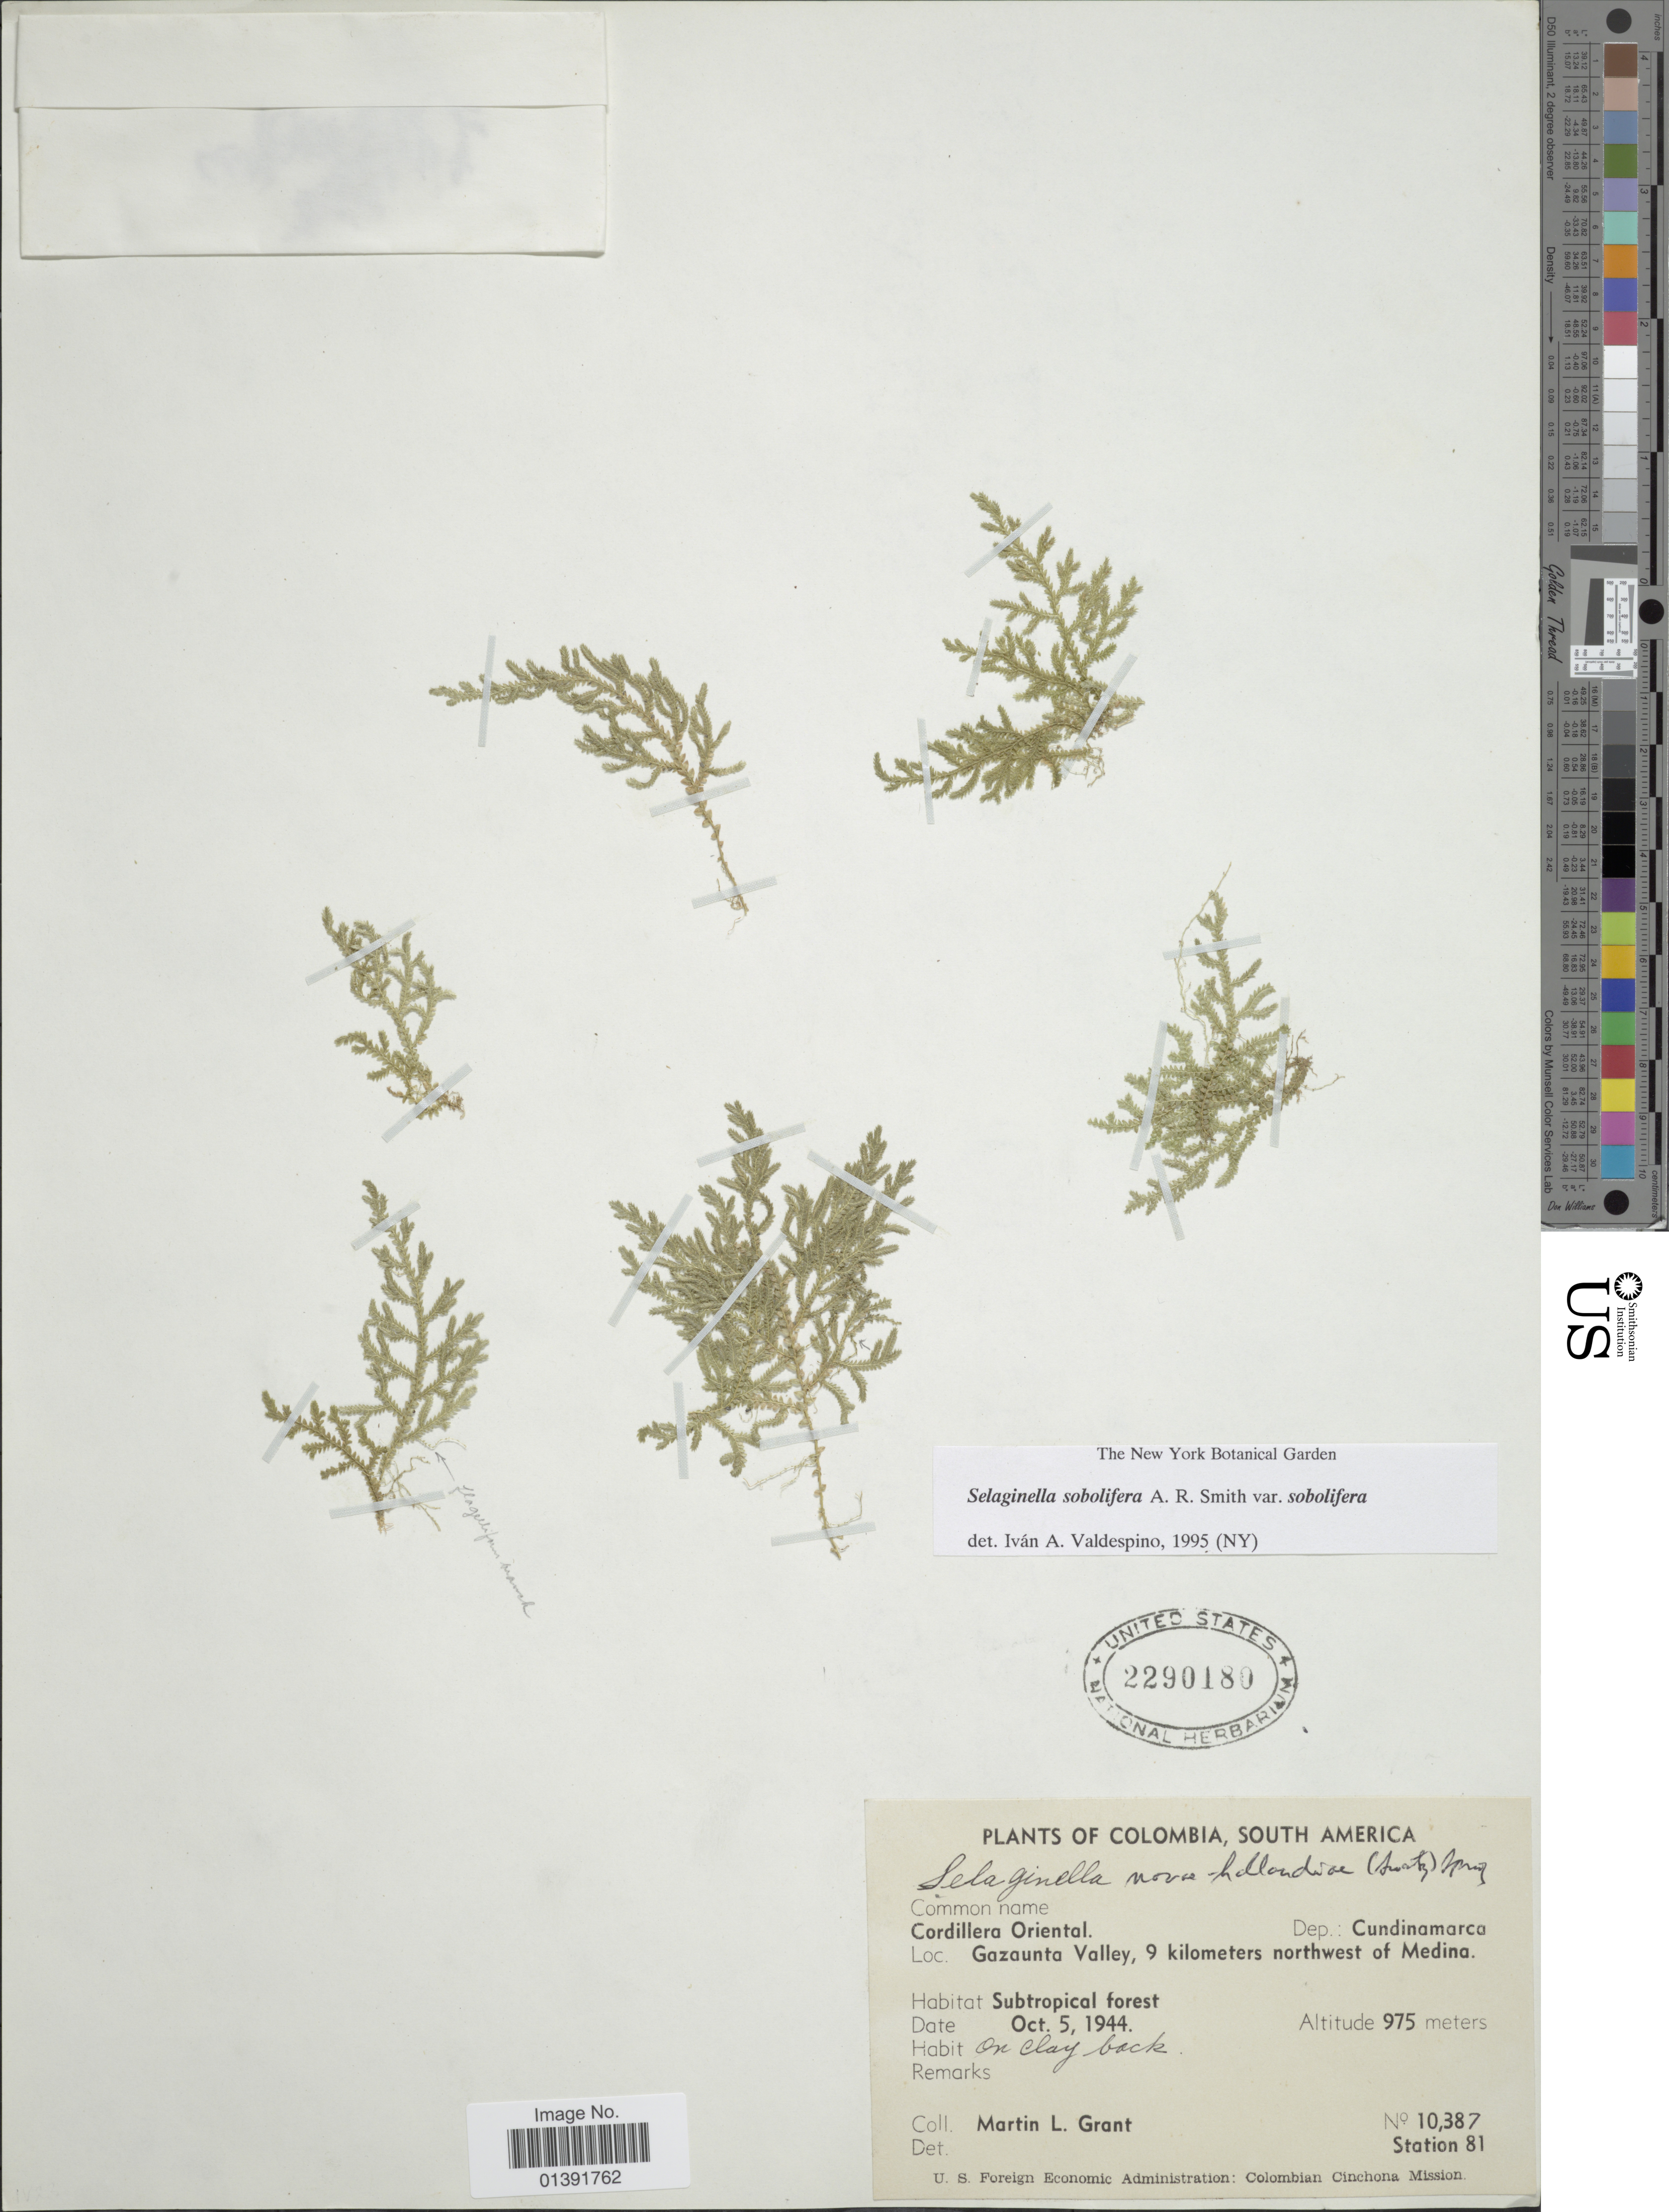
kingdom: Plantae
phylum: Tracheophyta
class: Lycopodiopsida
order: Selaginellales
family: Selaginellaceae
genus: Selaginella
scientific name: Selaginella sobolifera var. sobolifera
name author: A.R. Sm.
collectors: M. L. Grant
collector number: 10387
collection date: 1944-10-05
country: Colombia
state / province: Cundinamarca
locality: Cordillera Oriental, Gazaunta Valley, 9 kilometers northwest of Medina, Station 81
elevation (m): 975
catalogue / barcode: US 2290180